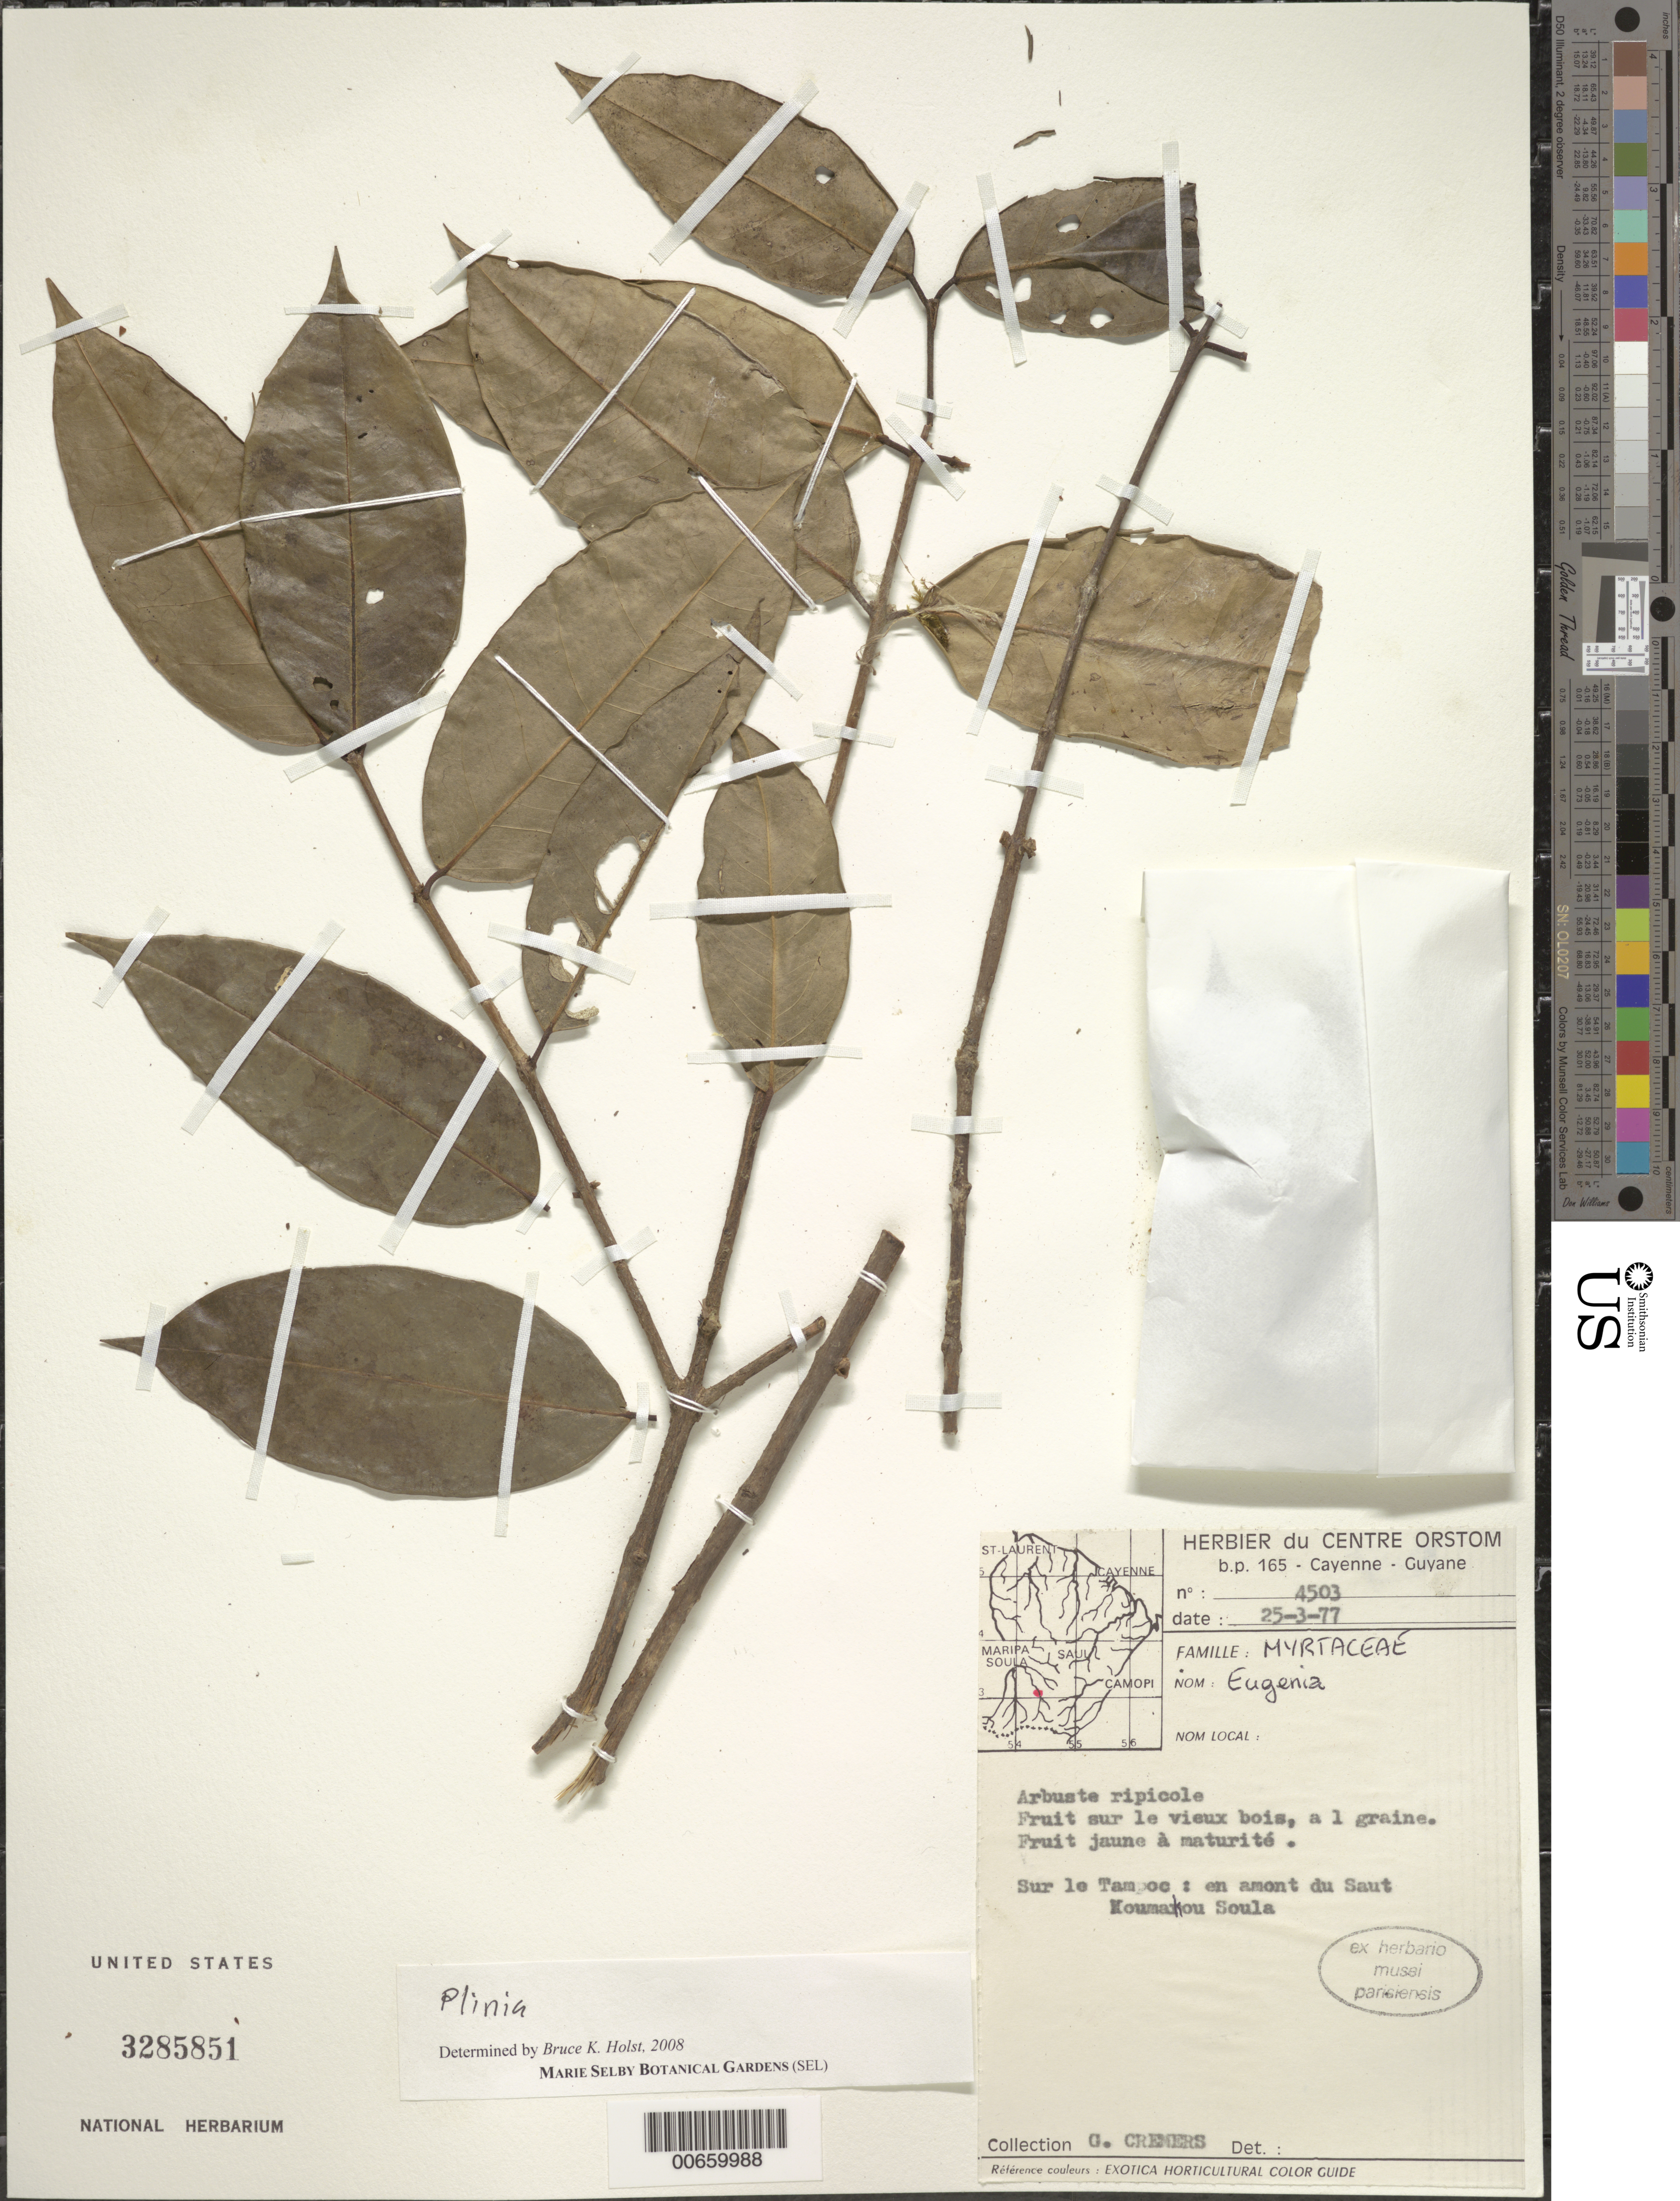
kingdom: Plantae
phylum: Tracheophyta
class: Magnoliopsida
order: Myrtales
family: Myrtaceae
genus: Plinia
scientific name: Plinia sp.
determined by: Holst, Bruce K.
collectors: G. Cremers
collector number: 4503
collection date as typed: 25-Mar-77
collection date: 1977-03-25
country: French Guiana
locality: Saut Koumarou Soula, sur le Tampoc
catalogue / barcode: US 3285851